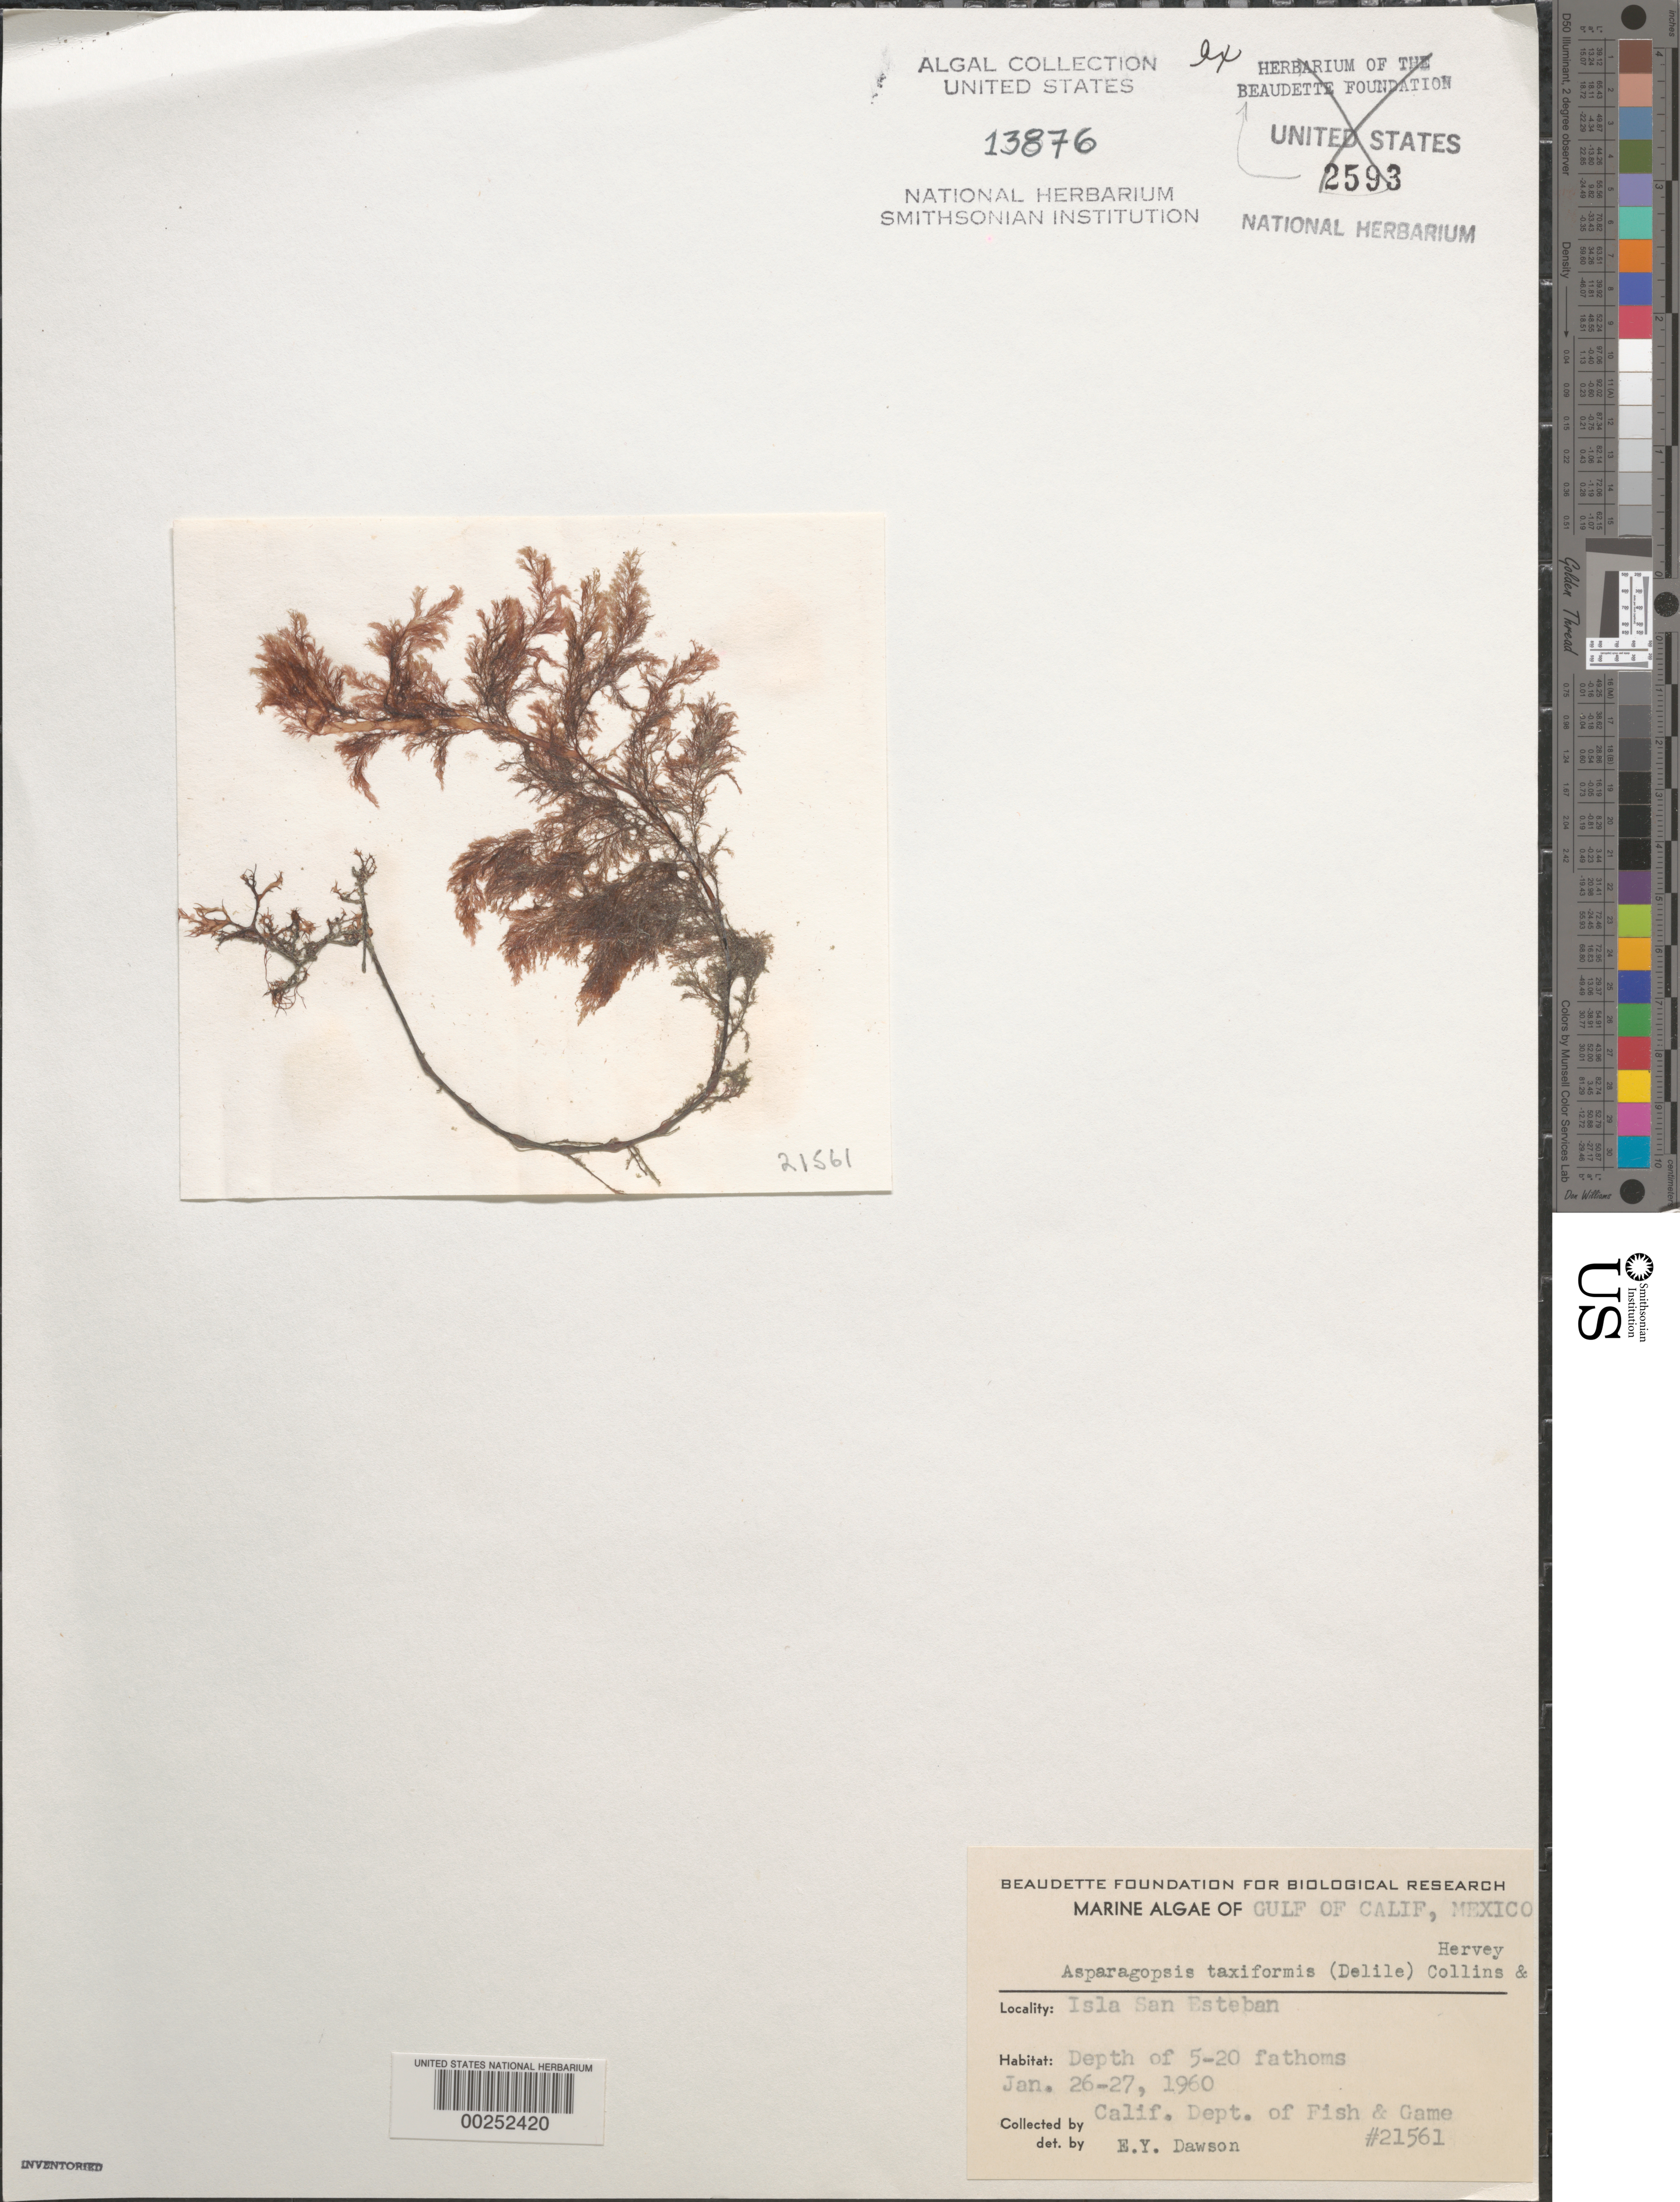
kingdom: Plantae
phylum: Rhodophyta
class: Florideophyceae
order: Bonnemaisoniales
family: Bonnemaisoniaceae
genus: Asparagopsis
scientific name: Asparagopsis taxiformis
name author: (Delile) Trevis.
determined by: Dawson, E. Y.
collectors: California Dept of Fish & Game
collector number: EYD 21561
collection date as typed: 26 Jan 1960 TO 27 Jan 1960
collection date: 1960-01-26/1960-01-27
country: Mexico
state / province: Baja California Norte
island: Isla San Esteban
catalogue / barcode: US 13876